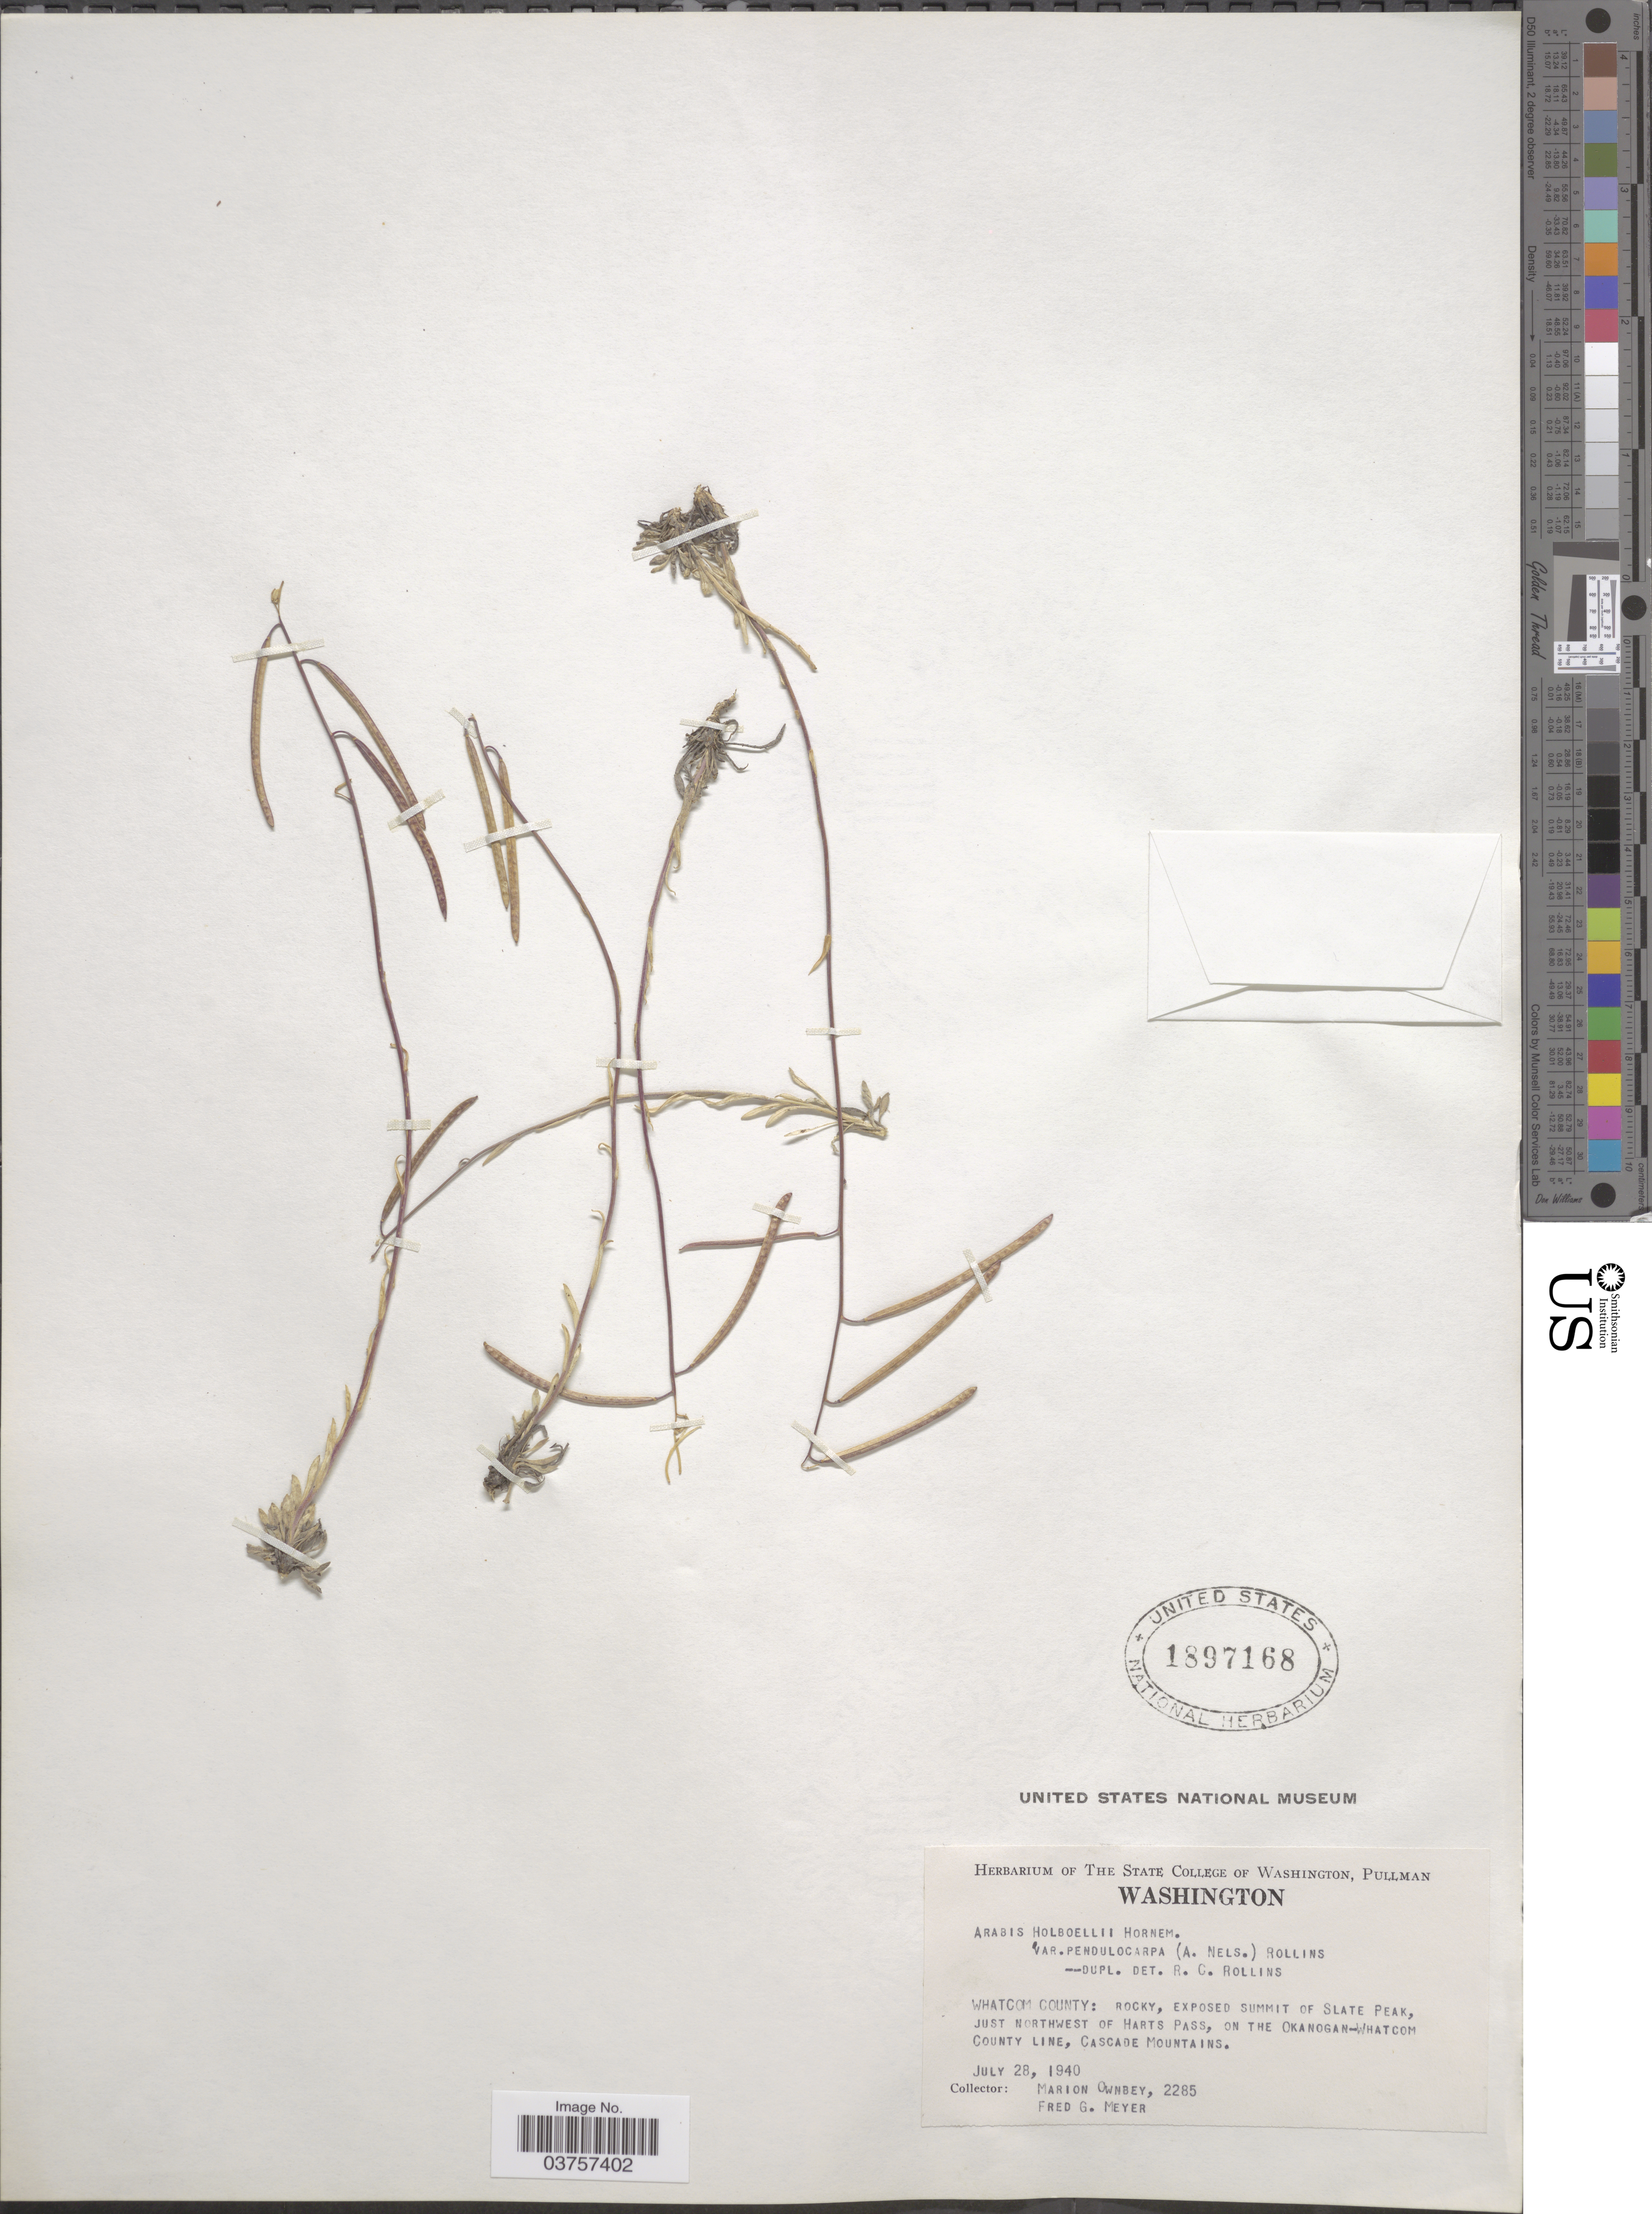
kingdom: Plantae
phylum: Tracheophyta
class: Magnoliopsida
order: Brassicales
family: Brassicaceae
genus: Arabis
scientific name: Arabis holboellii var. pendulocarpa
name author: (A. Nelson) Rollins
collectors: M. Ownbey & F. G. Meyer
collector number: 2285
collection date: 1940-07-28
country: United States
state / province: Washington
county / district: Whatcom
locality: Whatcom County: Rocky, Exposed Summit of Slate Peak, just Northwest of Harts Pass, on the Okanogan-Whatcom, County Line, Cascade Mountains.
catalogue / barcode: US 1897168